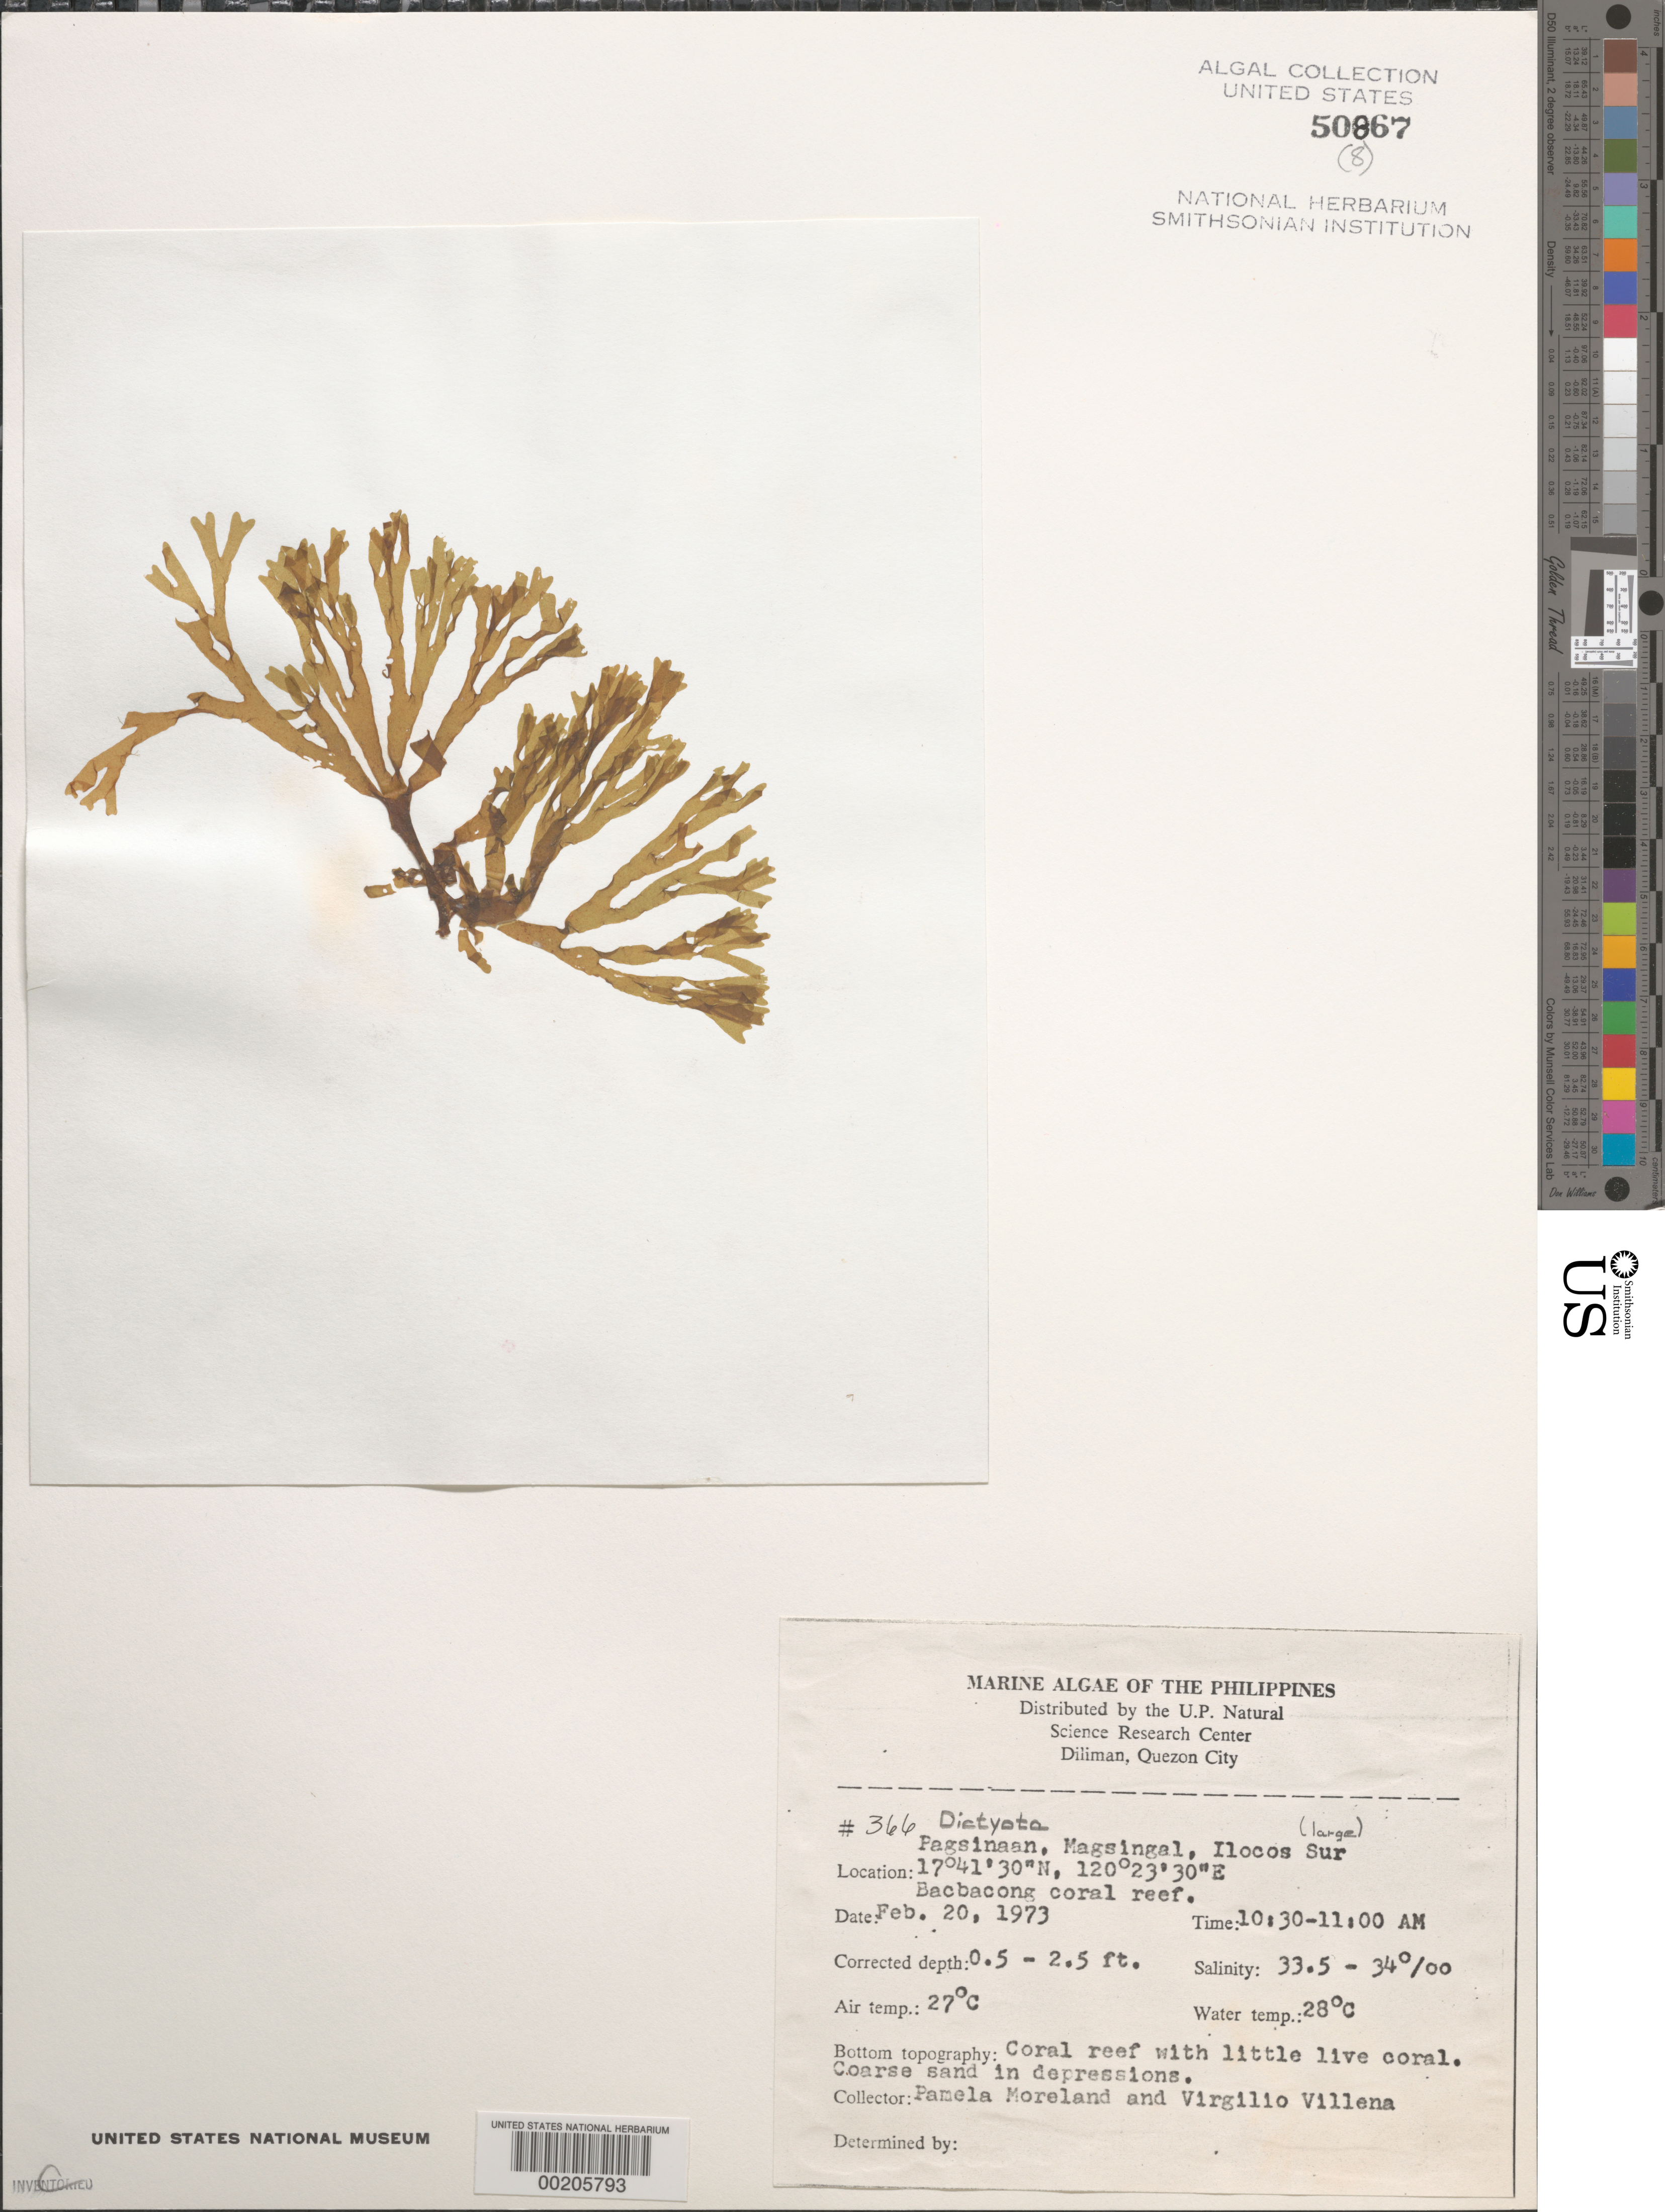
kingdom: Chromista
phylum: Ochrophyta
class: Phaeophyceae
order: Dictyotales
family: Dictyotaceae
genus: Dictyota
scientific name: Dictyota sp.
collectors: P. Moreland & V. Villena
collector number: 366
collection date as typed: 20 Feb 1973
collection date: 1973-02-20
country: Philippines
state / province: Ilocos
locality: Pagsinaan, magsingal, ilocos sur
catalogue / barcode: US 50867